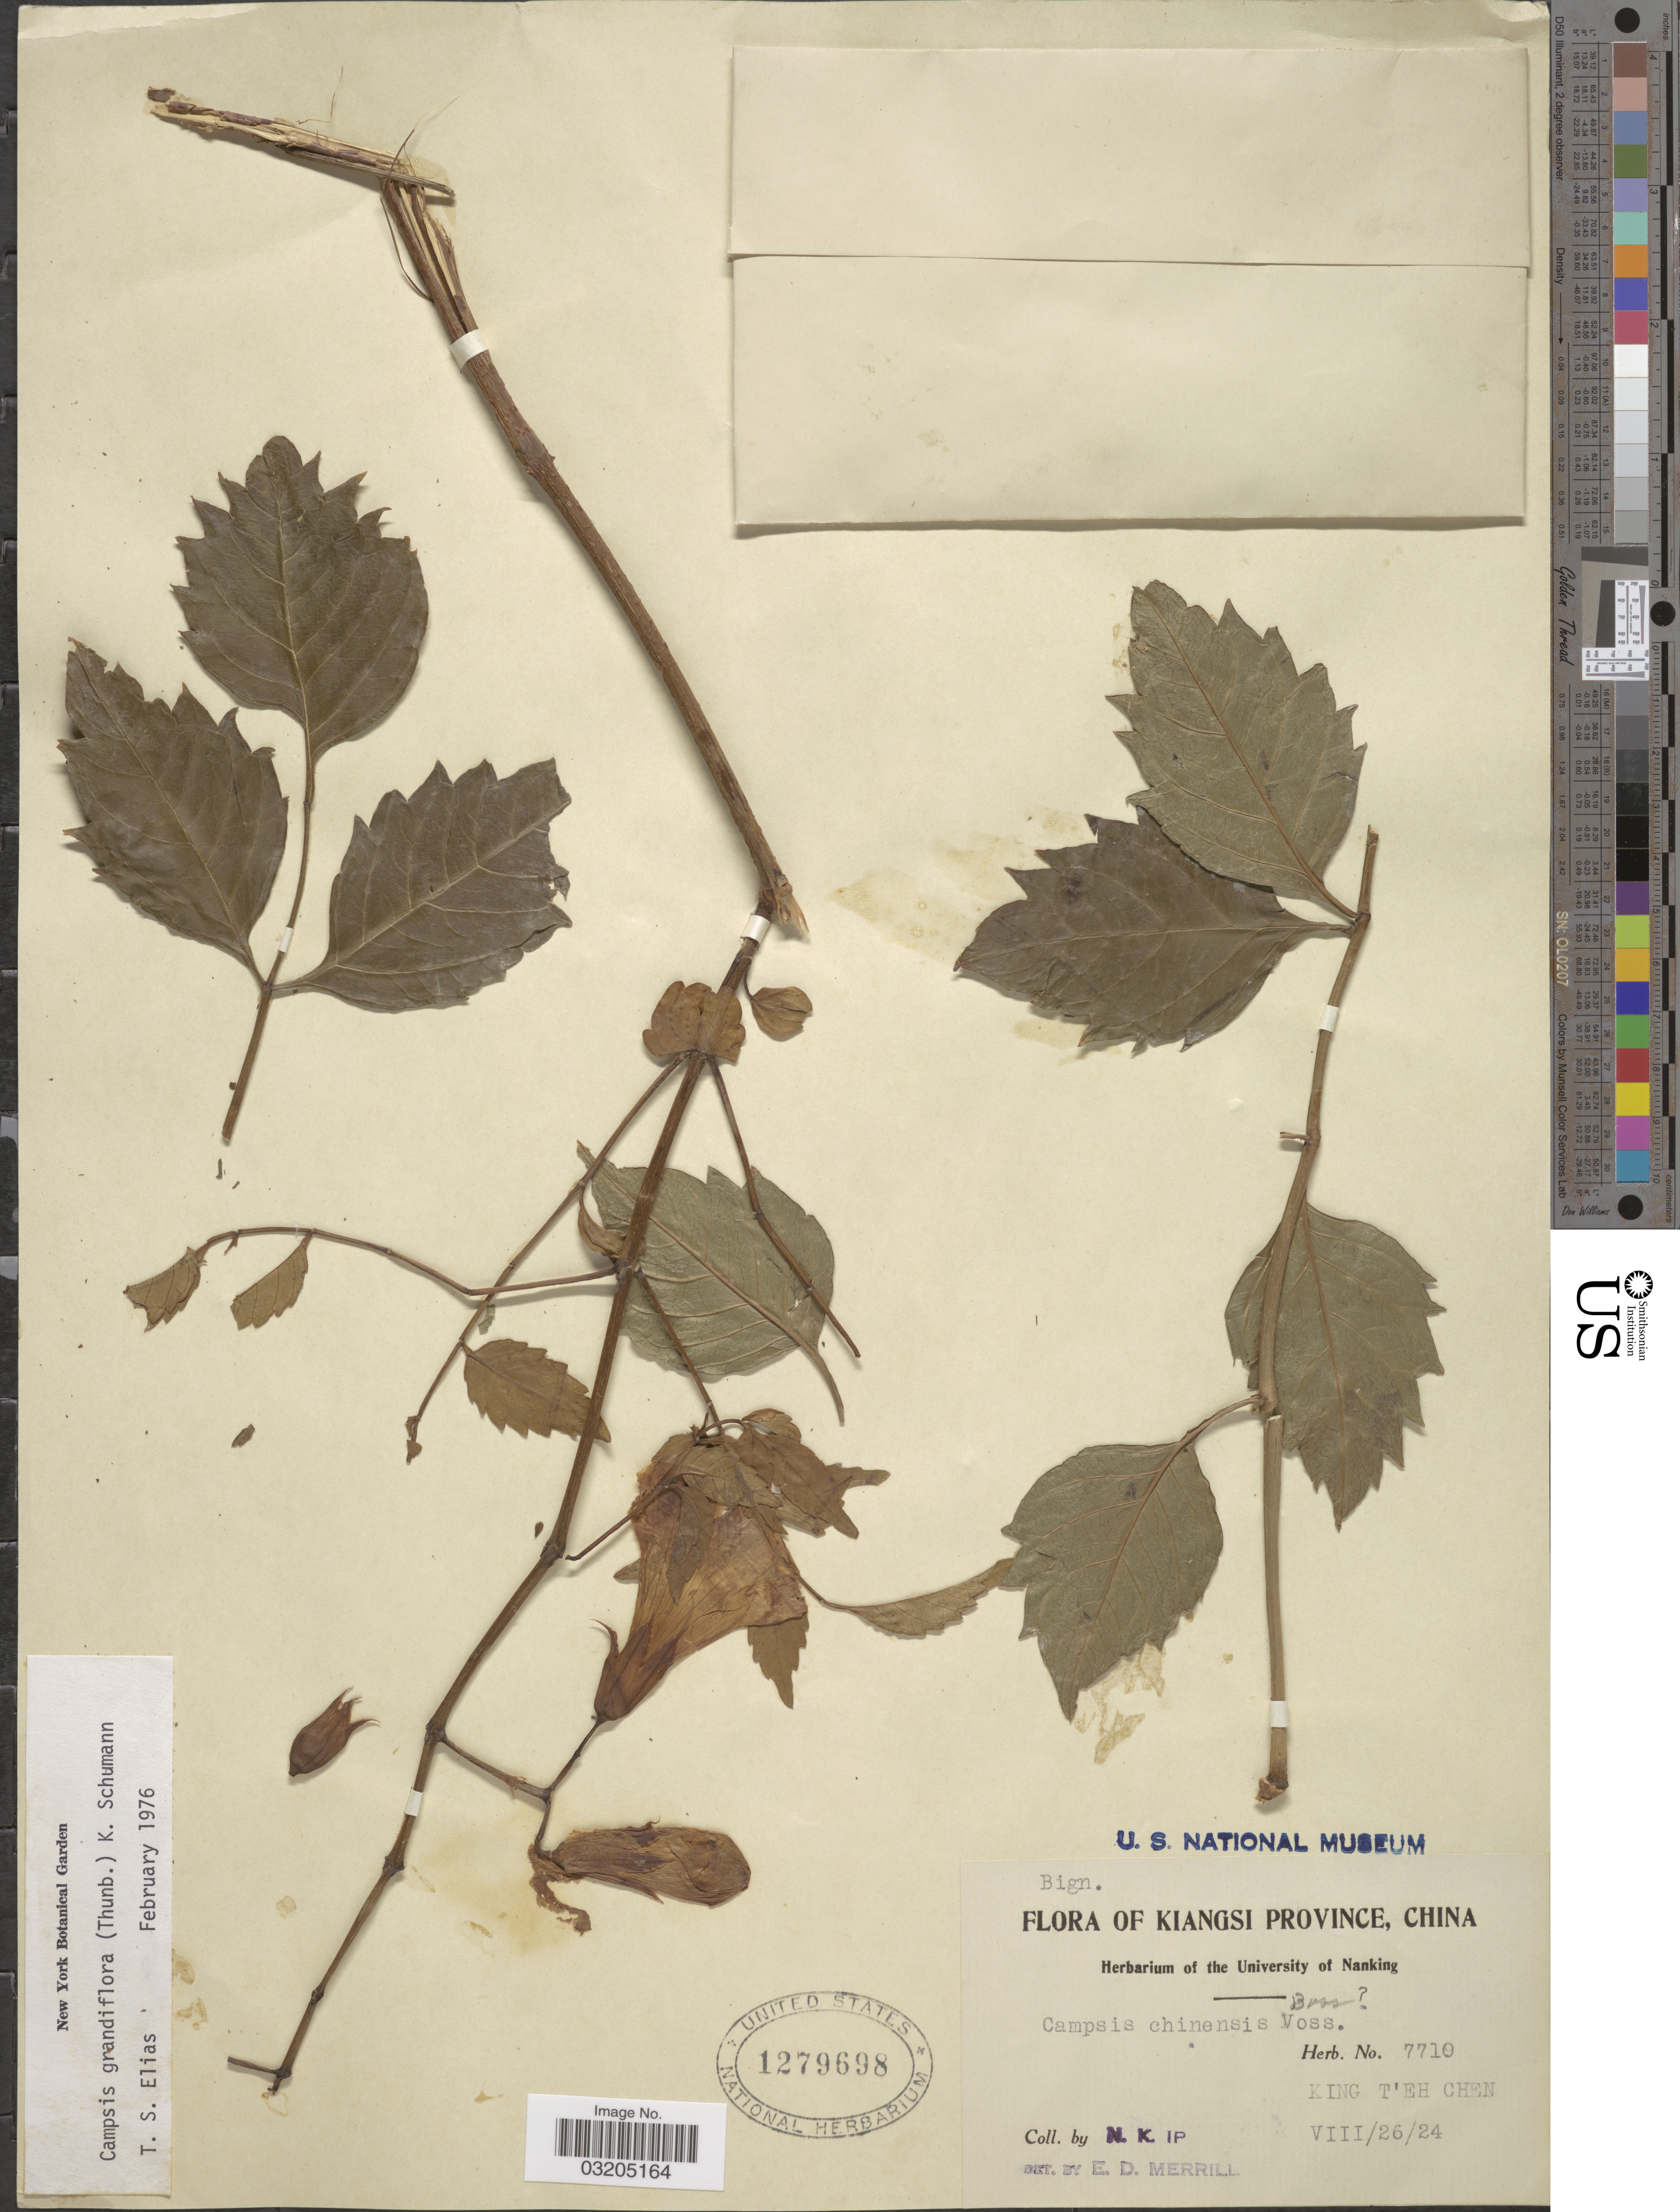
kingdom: Plantae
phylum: Tracheophyta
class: Magnoliopsida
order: Lamiales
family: Bignoniaceae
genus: Campsis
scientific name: Campsis grandiflora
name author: (L.) Seem.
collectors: N. Ip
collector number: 7710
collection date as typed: Transcribed d/m/y: 26/8/24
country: China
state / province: Jiangxi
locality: Kiangsi Province. King T'eh Chen.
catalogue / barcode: US 1279698